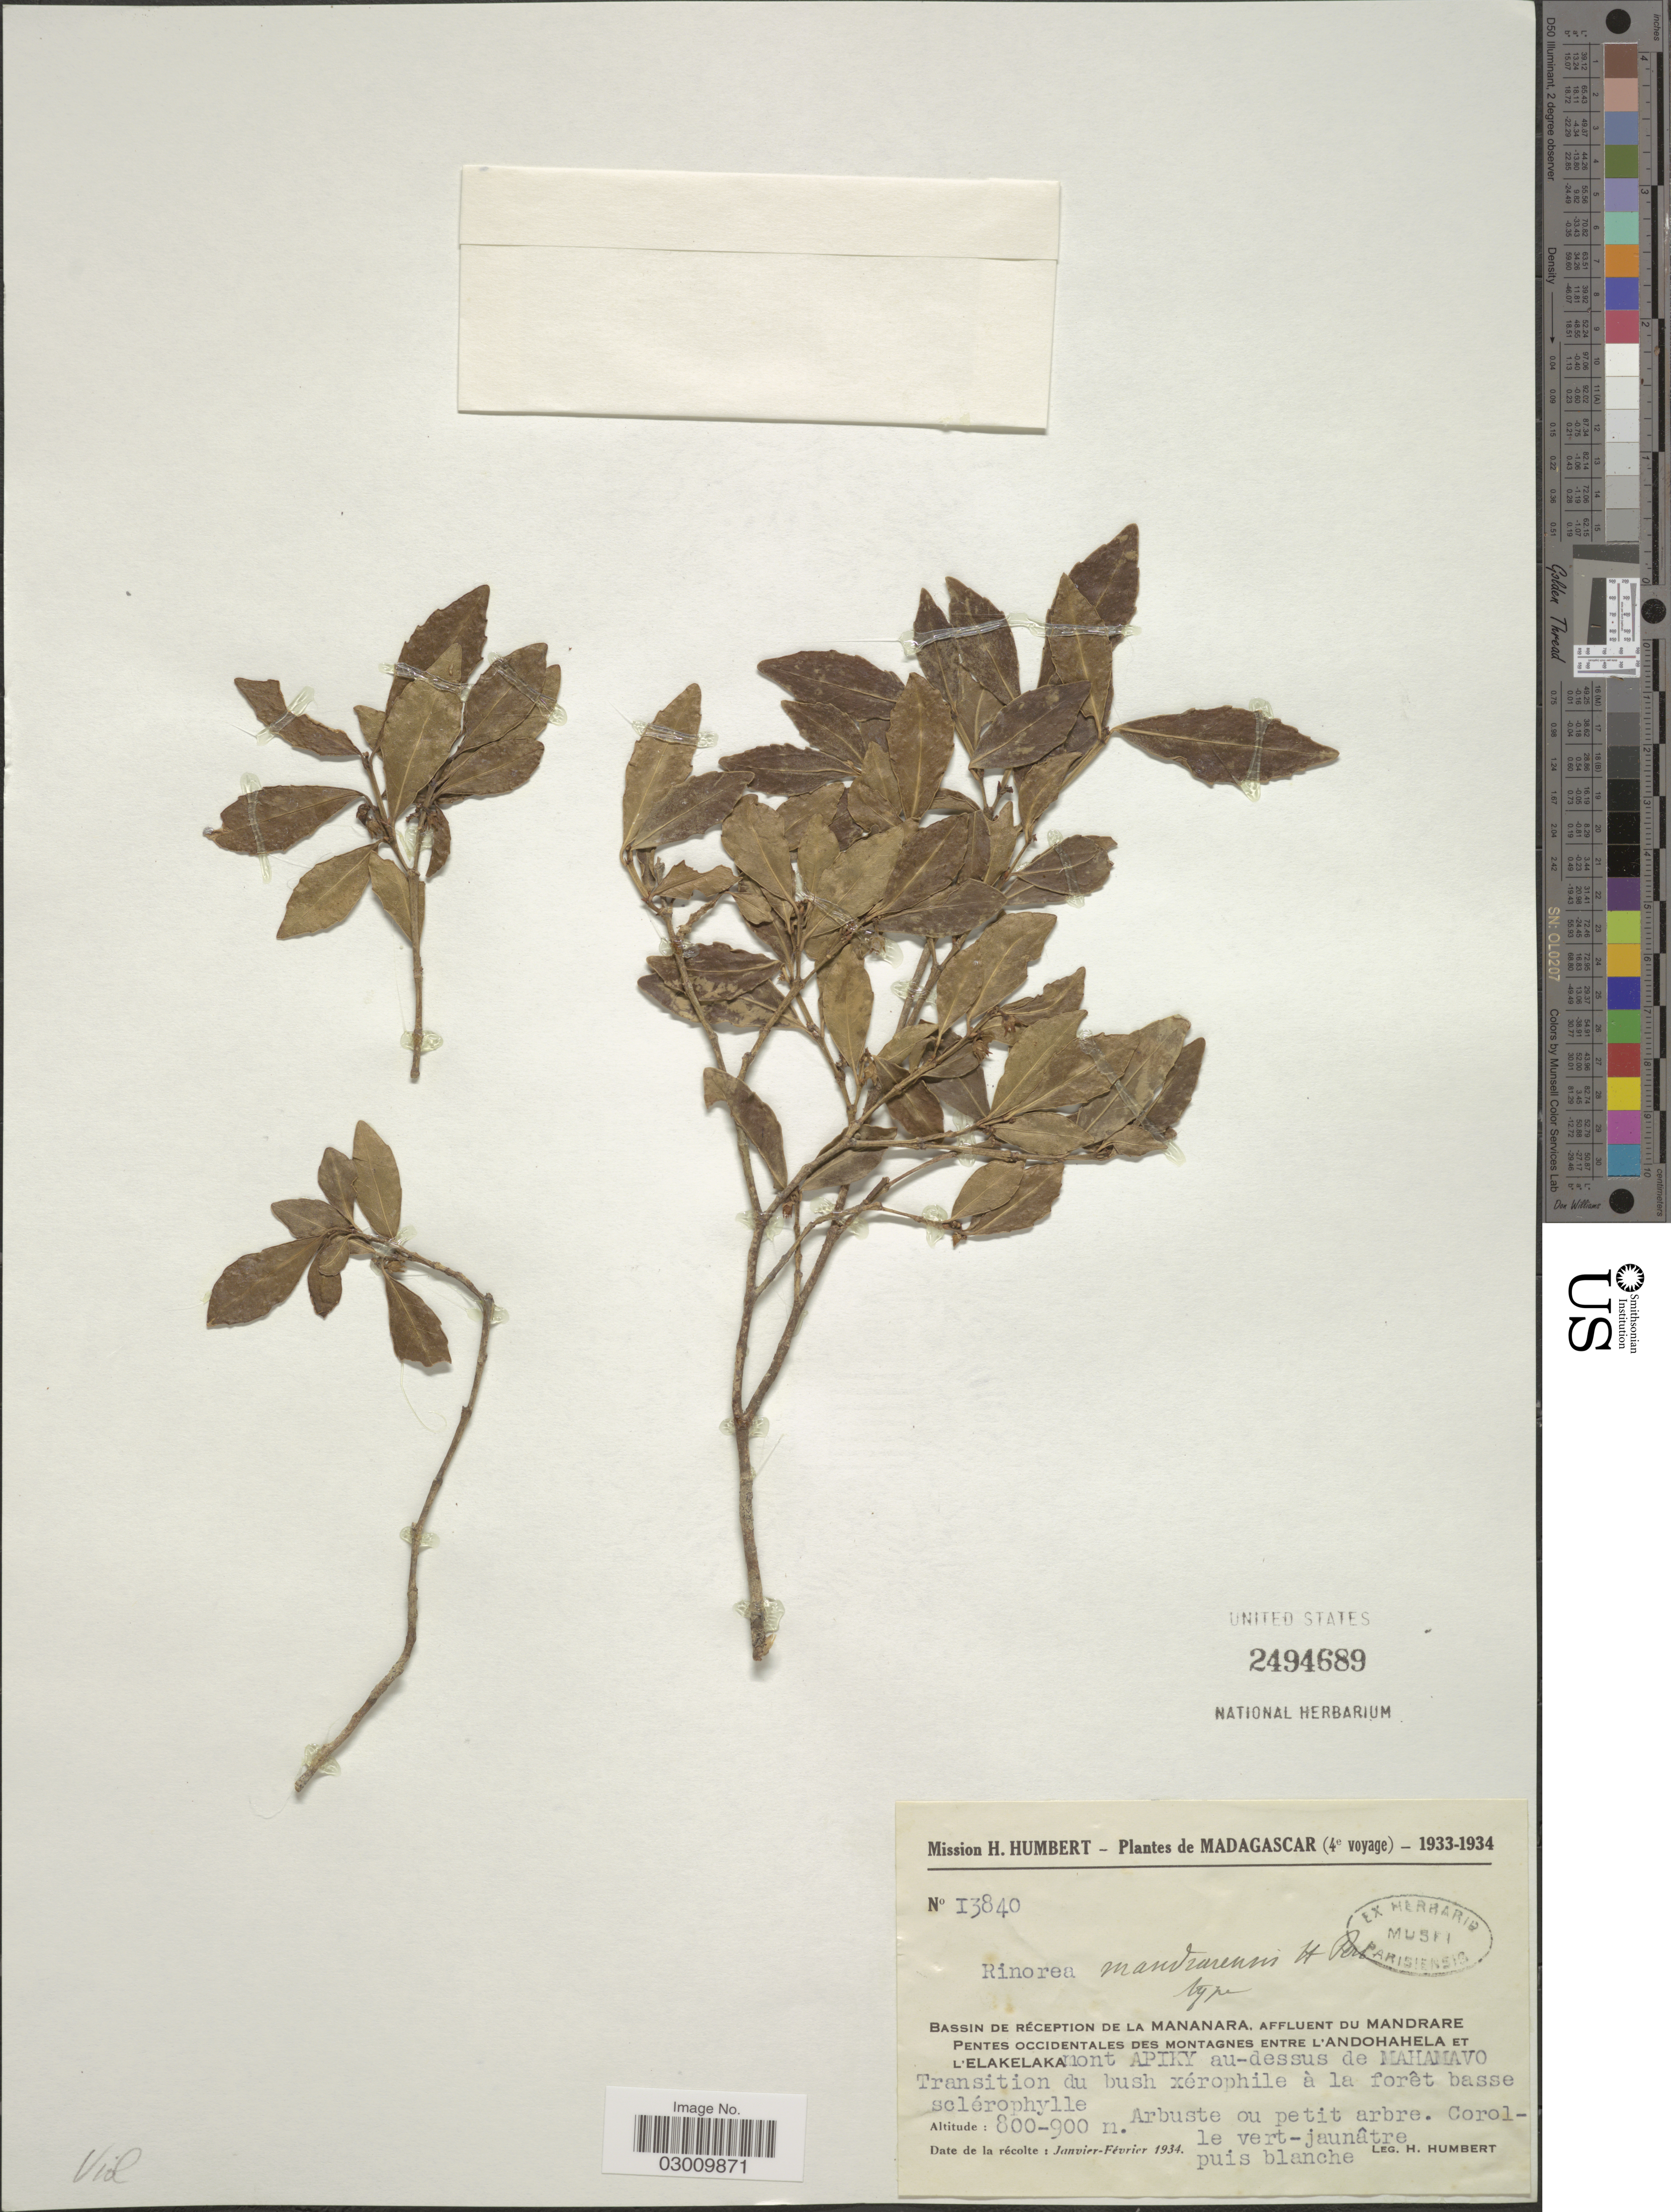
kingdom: Plantae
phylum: Tracheophyta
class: Magnoliopsida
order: Malpighiales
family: Violaceae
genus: Rinorea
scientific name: Rinorea mandrarensis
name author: H. Perrier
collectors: H. Humbert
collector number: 13840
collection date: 1934-01/1934-02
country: Madagascar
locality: Bassin de réception de la Mananara, affluent du Mandrare Pentes occidentales des montagnes entre l'Andohahela et l'Elakelaka mont APIKY au-dessus de MAHAMAVO Transition.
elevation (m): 800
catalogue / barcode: US 2494689